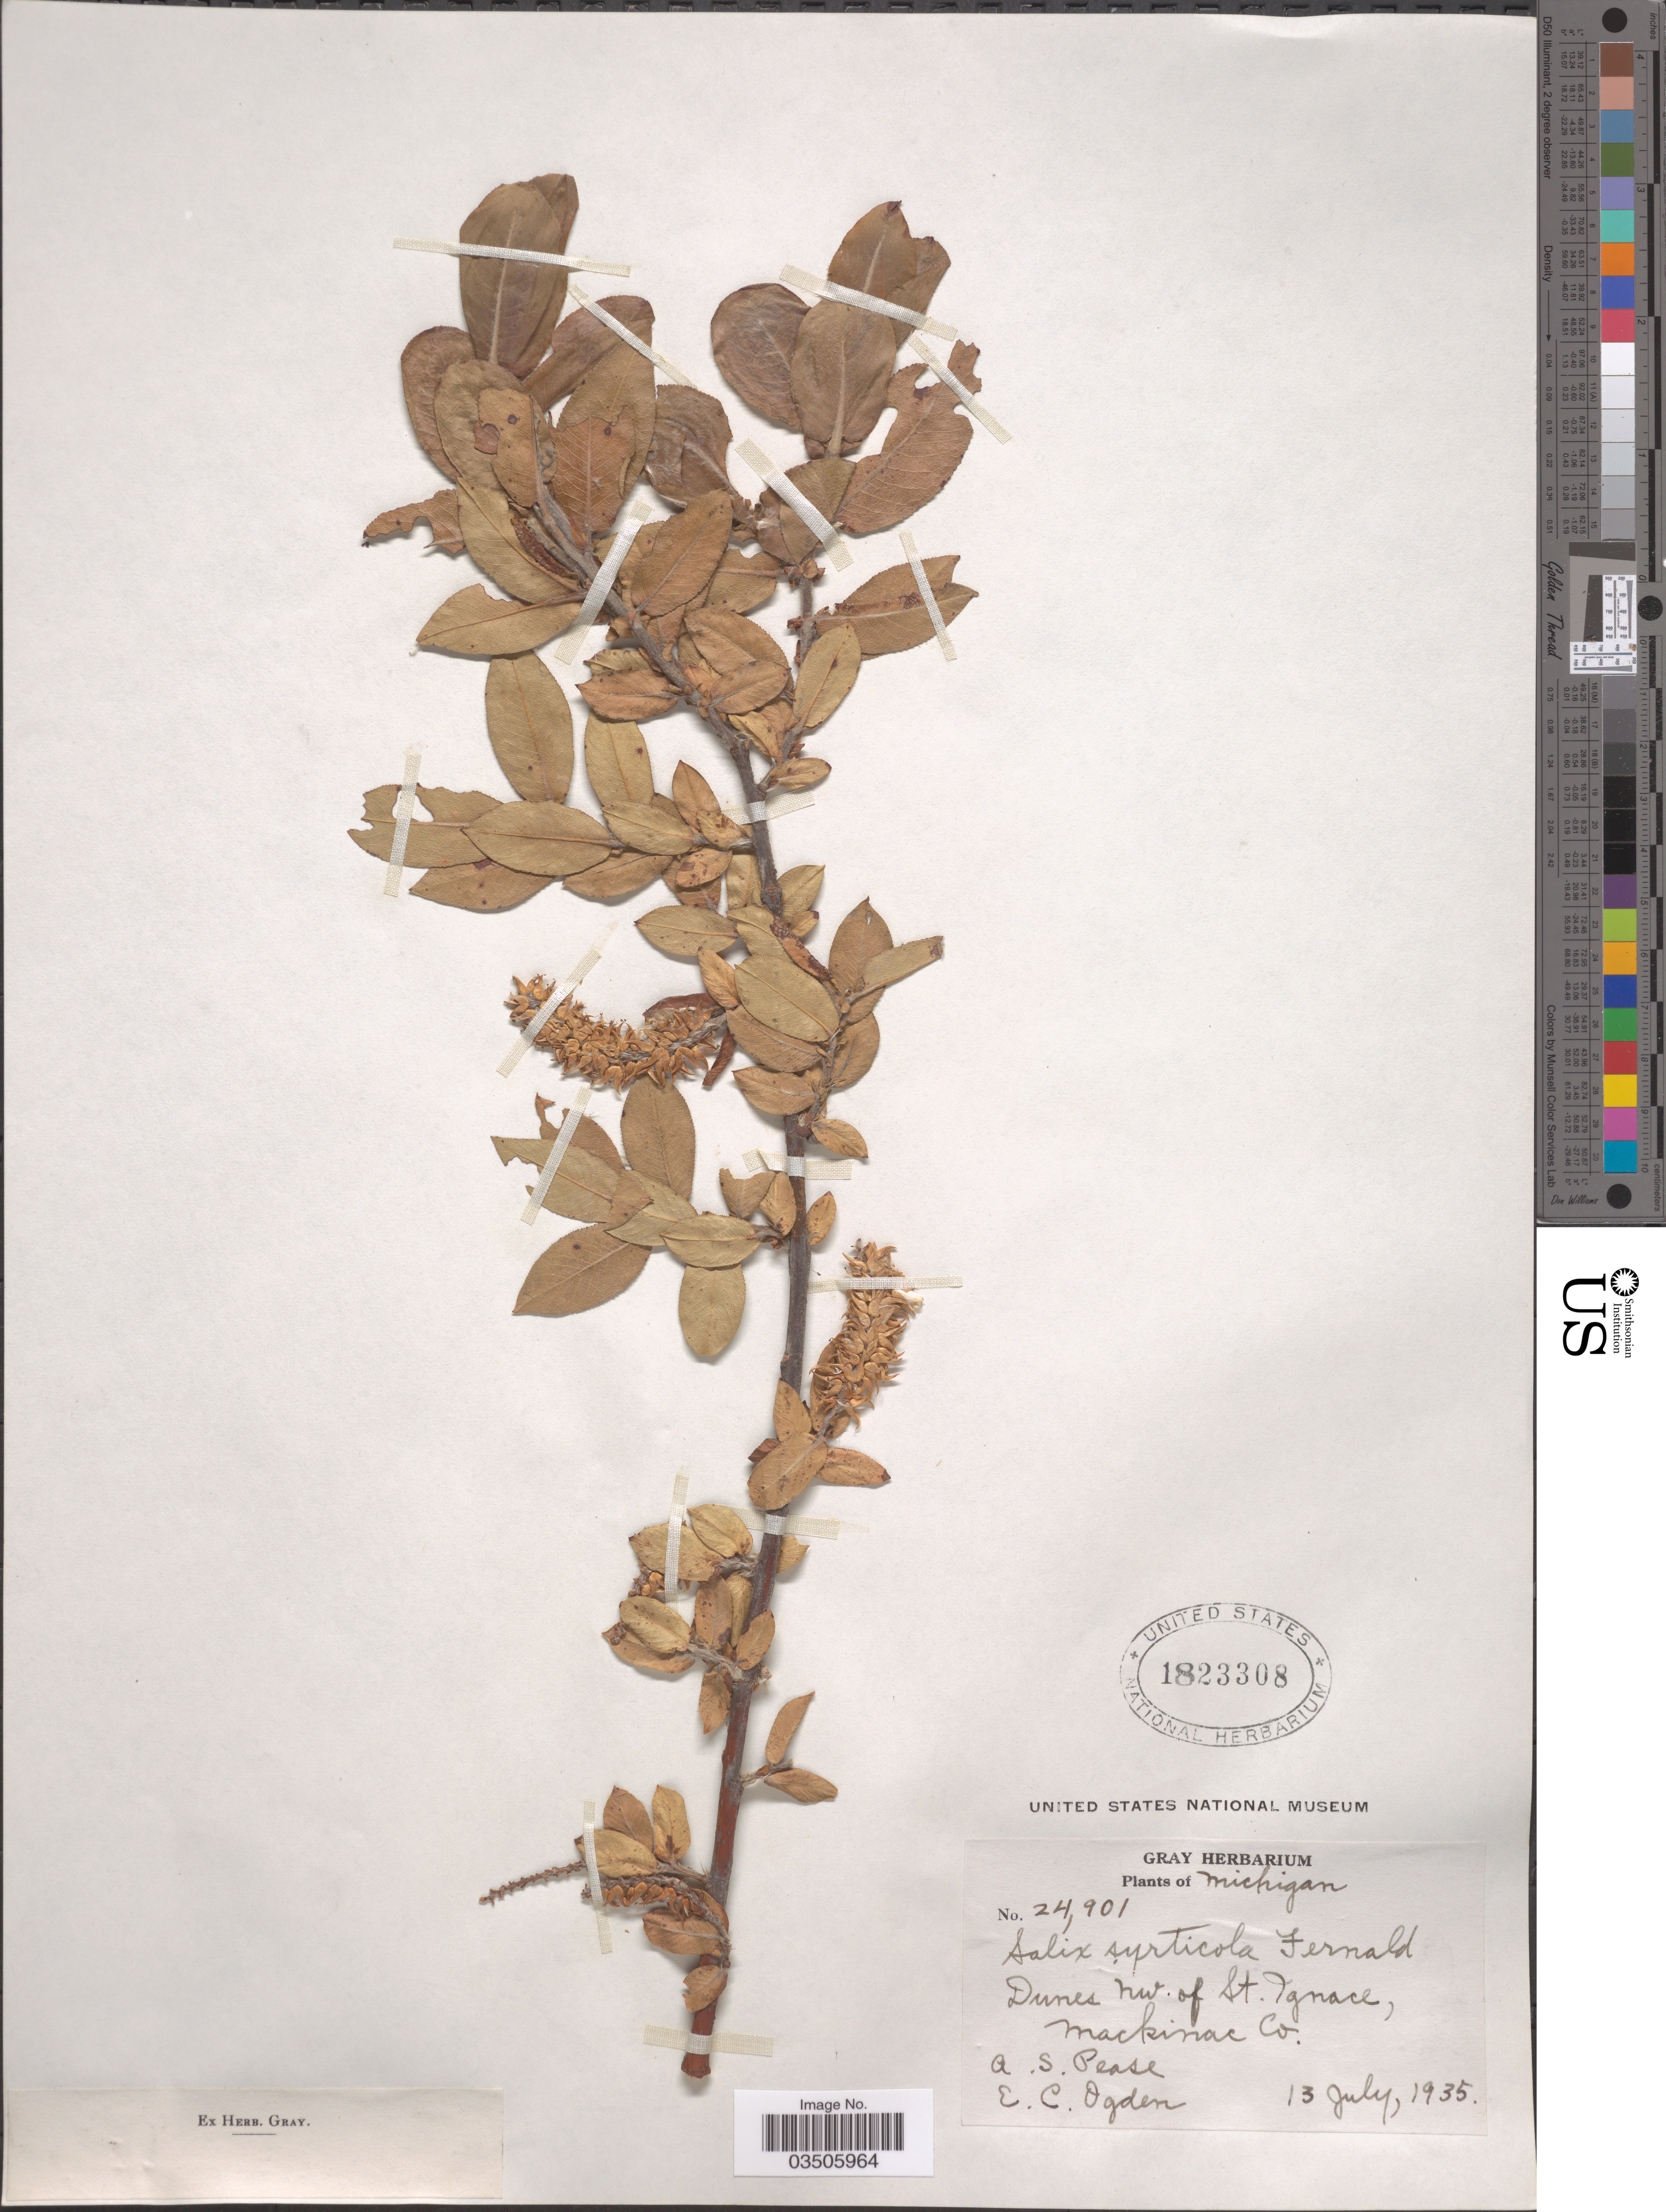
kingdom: Plantae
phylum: Tracheophyta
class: Magnoliopsida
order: Malpighiales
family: Salicaceae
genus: Salix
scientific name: Salix syrticola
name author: Fernald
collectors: A. S. Pease & E. Ogden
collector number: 24901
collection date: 1935-07-13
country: United States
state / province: Michigan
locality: Dunes NW. of St. Ignace, Mackinac Co.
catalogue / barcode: US 1823308